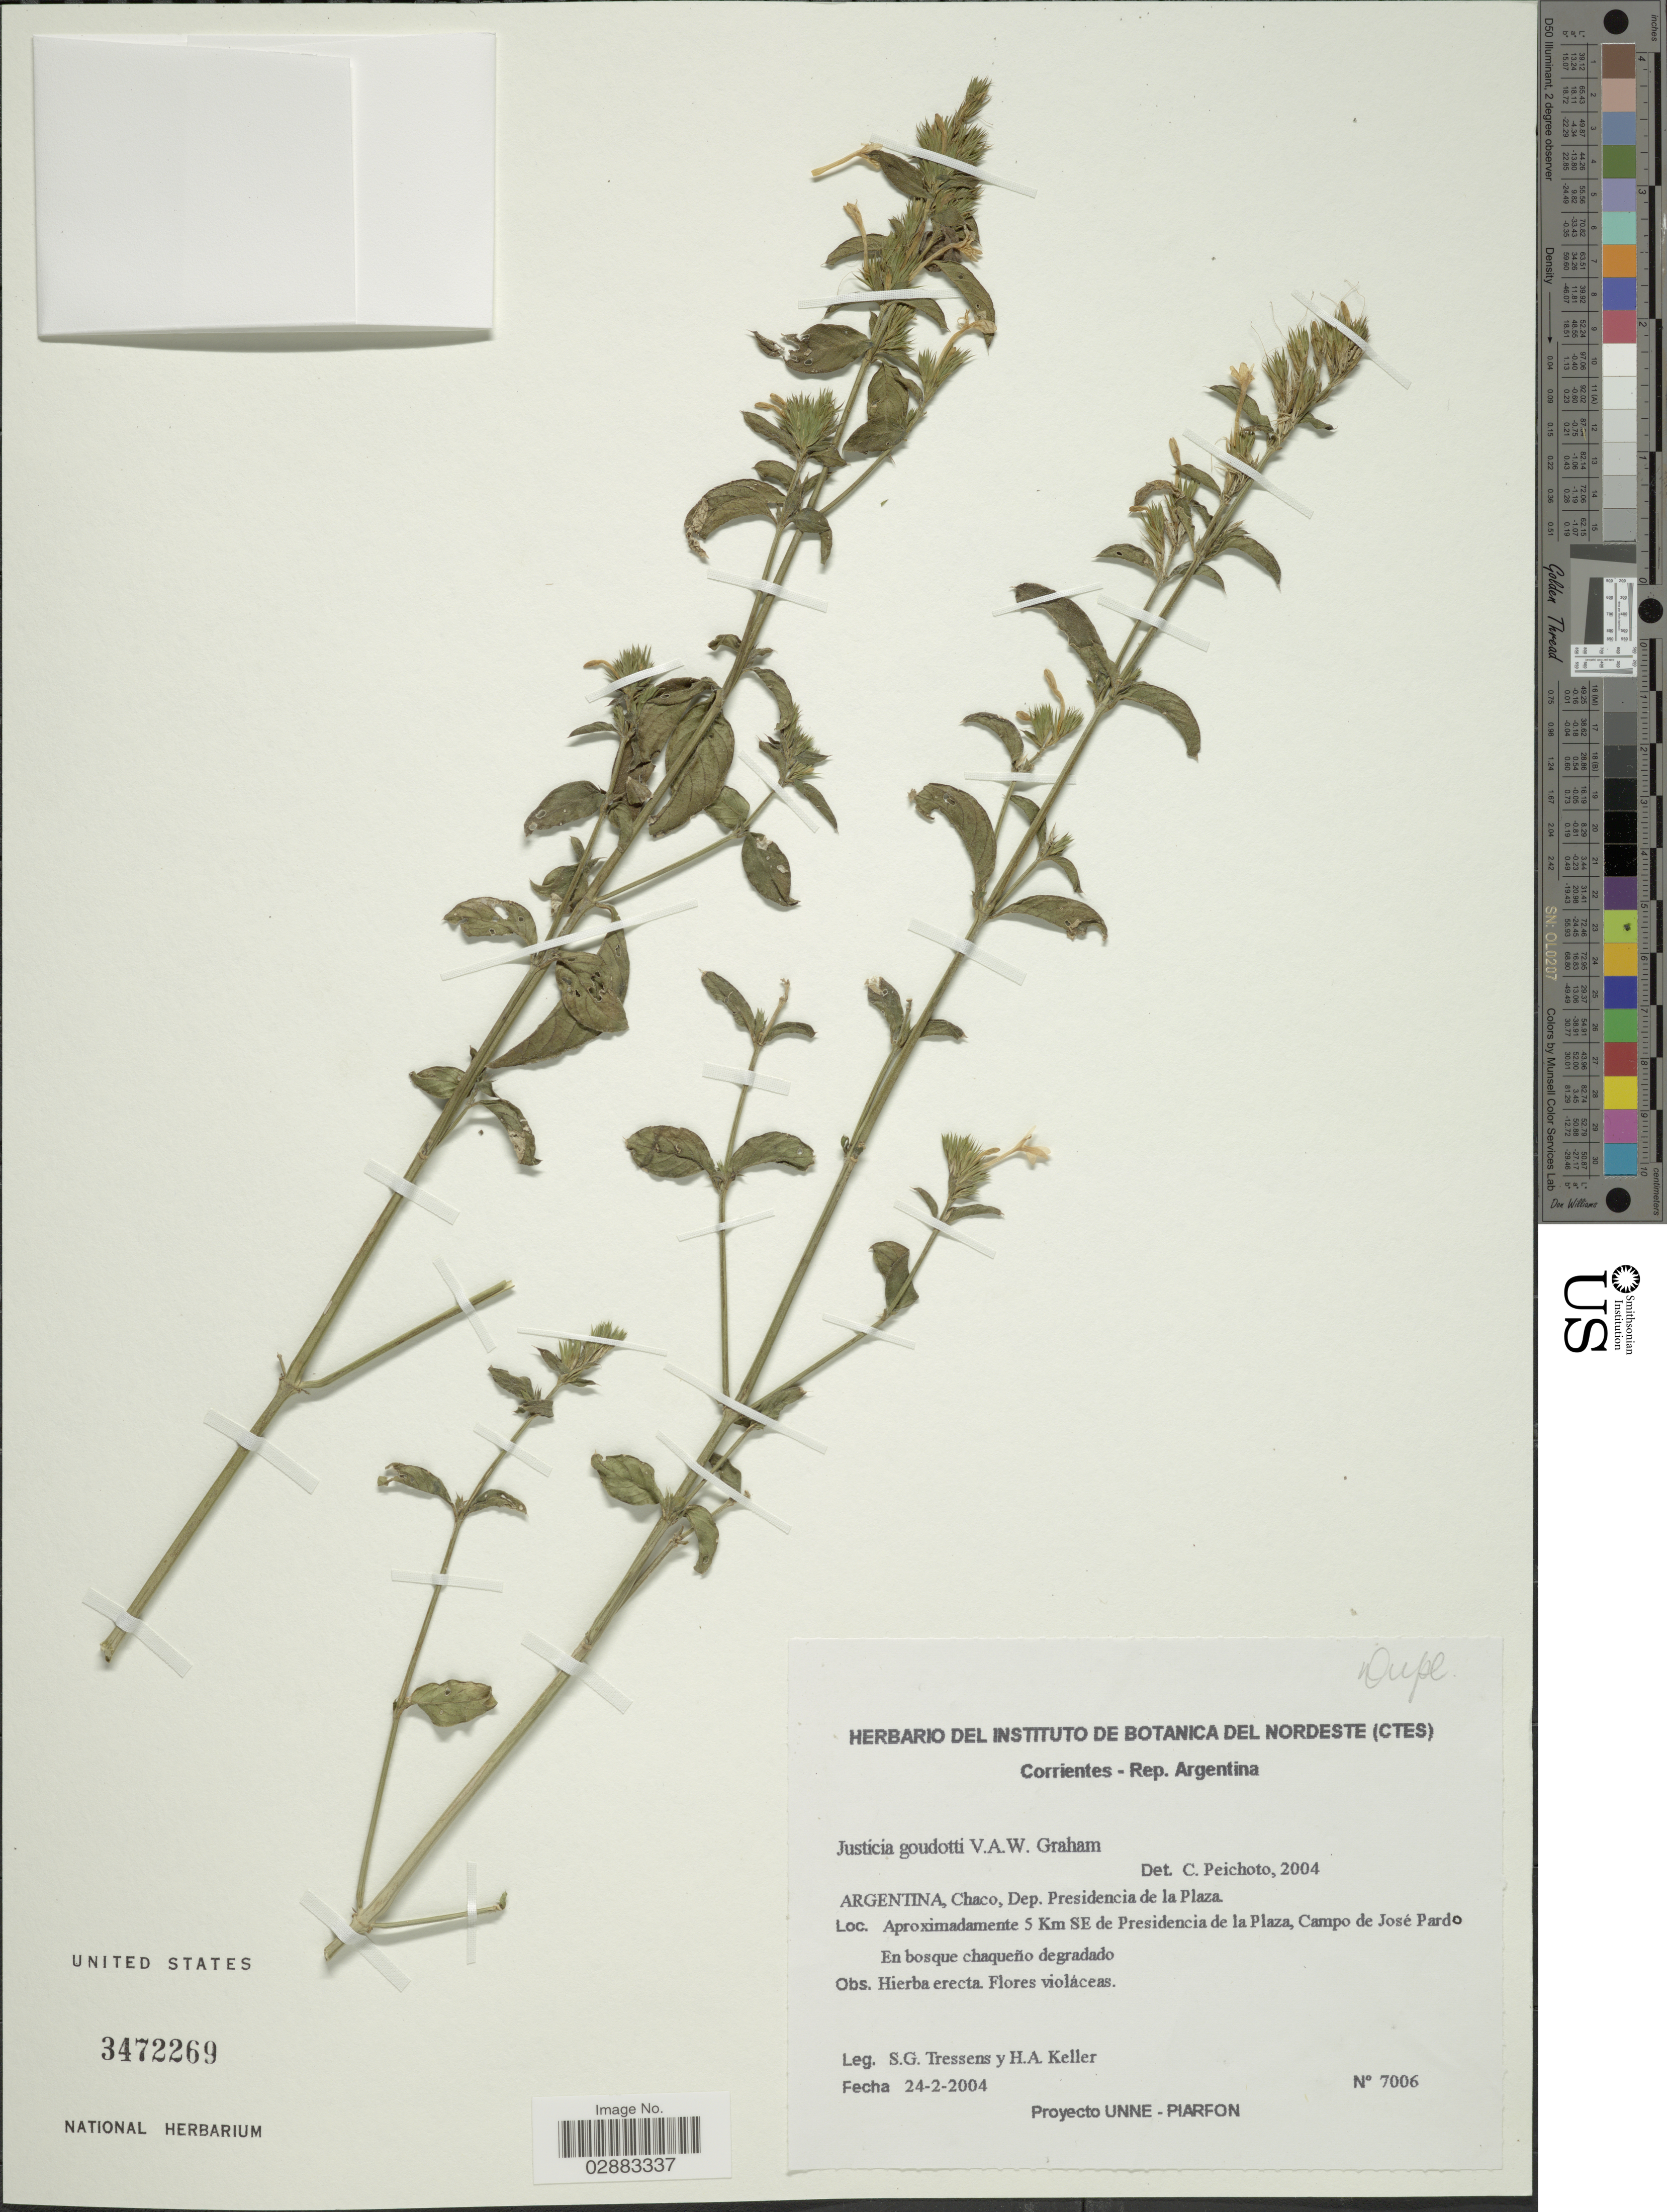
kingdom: Plantae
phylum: Tracheophyta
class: Magnoliopsida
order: Lamiales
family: Acanthaceae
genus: Justicia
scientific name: Justicia goudotii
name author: V.A.W. Graham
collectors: S. Tressens & H. Keller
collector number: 7006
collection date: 2004-02-24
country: Argentina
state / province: Chaco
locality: Dep. Presidencia de la Plaza. Aproximadamente 5 Km SE de Presidencia de la Plaza, Campo de José Pardo.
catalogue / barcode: US 3472269